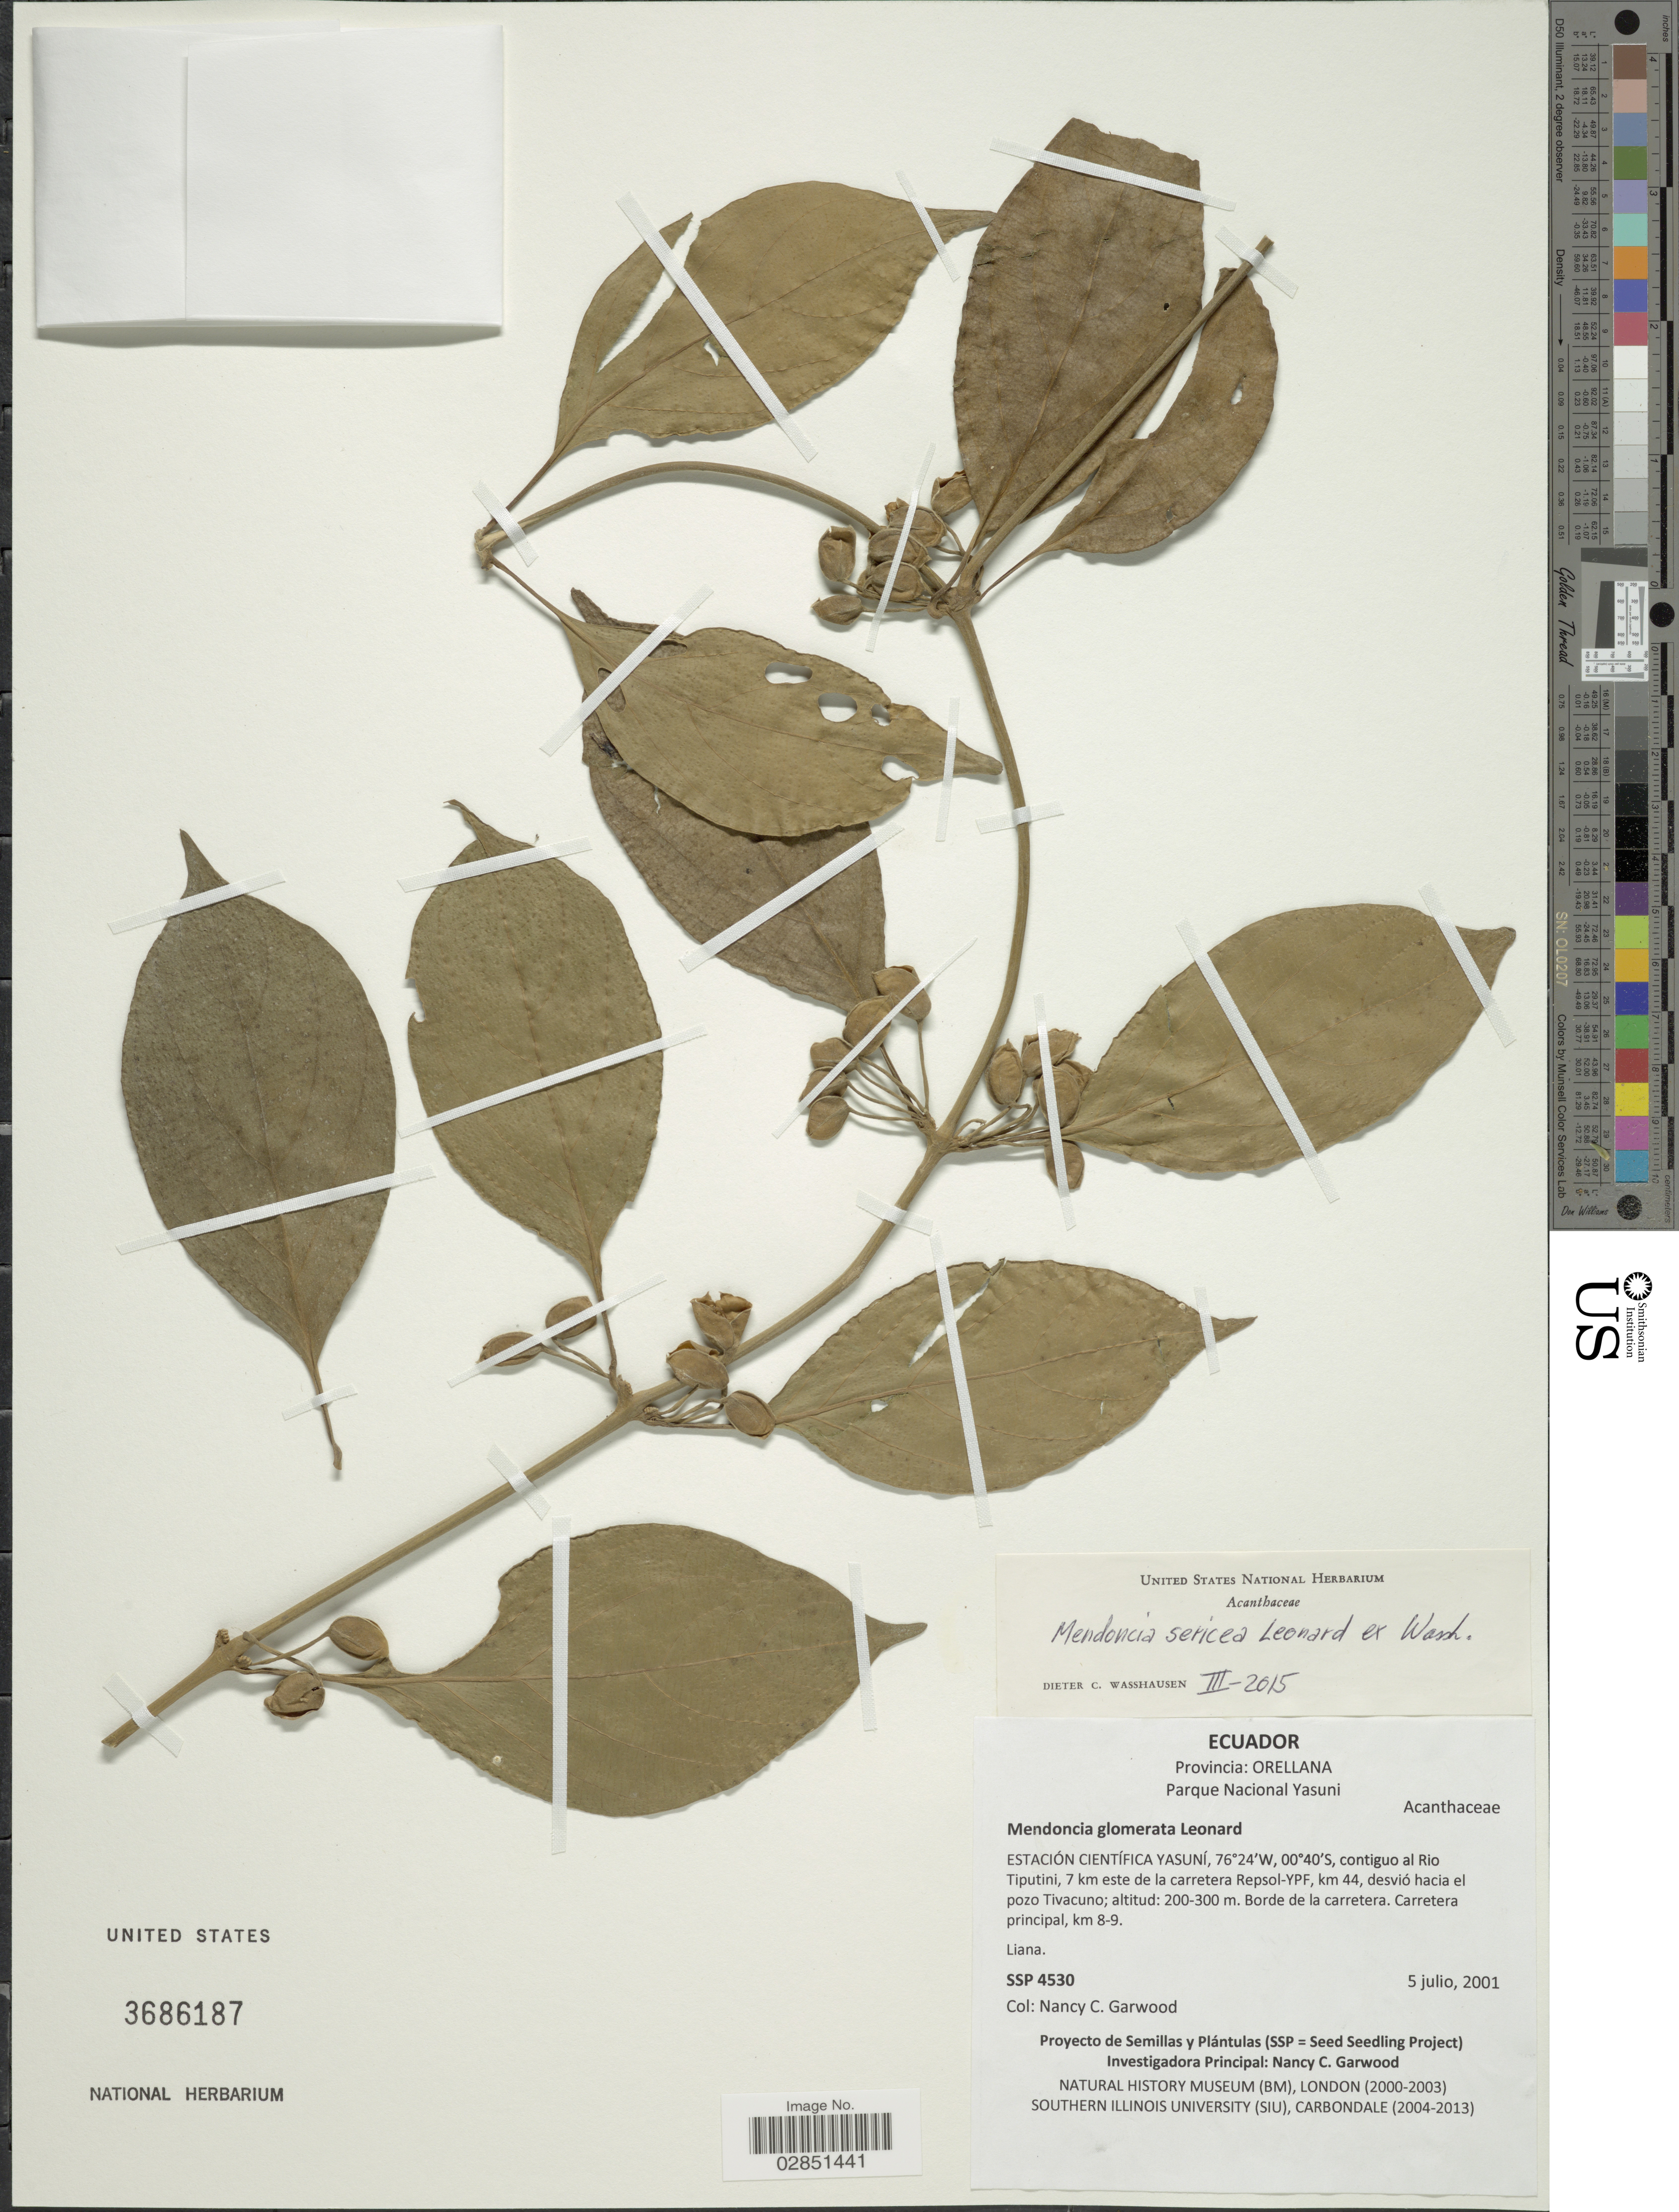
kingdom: Plantae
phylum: Tracheophyta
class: Magnoliopsida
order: Lamiales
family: Acanthaceae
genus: Mendoncia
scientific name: Mendoncia sericea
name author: Leonard ex Wassh.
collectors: N. C. Garwood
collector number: SSP4530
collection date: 2001-07-05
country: Ecuador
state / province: Orellana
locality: Provincia: Orellana, Parque Nacional Yasuni. Estación Científica Yasuní, contiguo al Rio Tiputini, 7 km este de la carretera Repsol-YPF, km 44, desvió hacia el pozo Tivacuno. Borde de la carretera. Carretera principal, km 8-9.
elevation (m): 200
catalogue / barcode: US 3686187